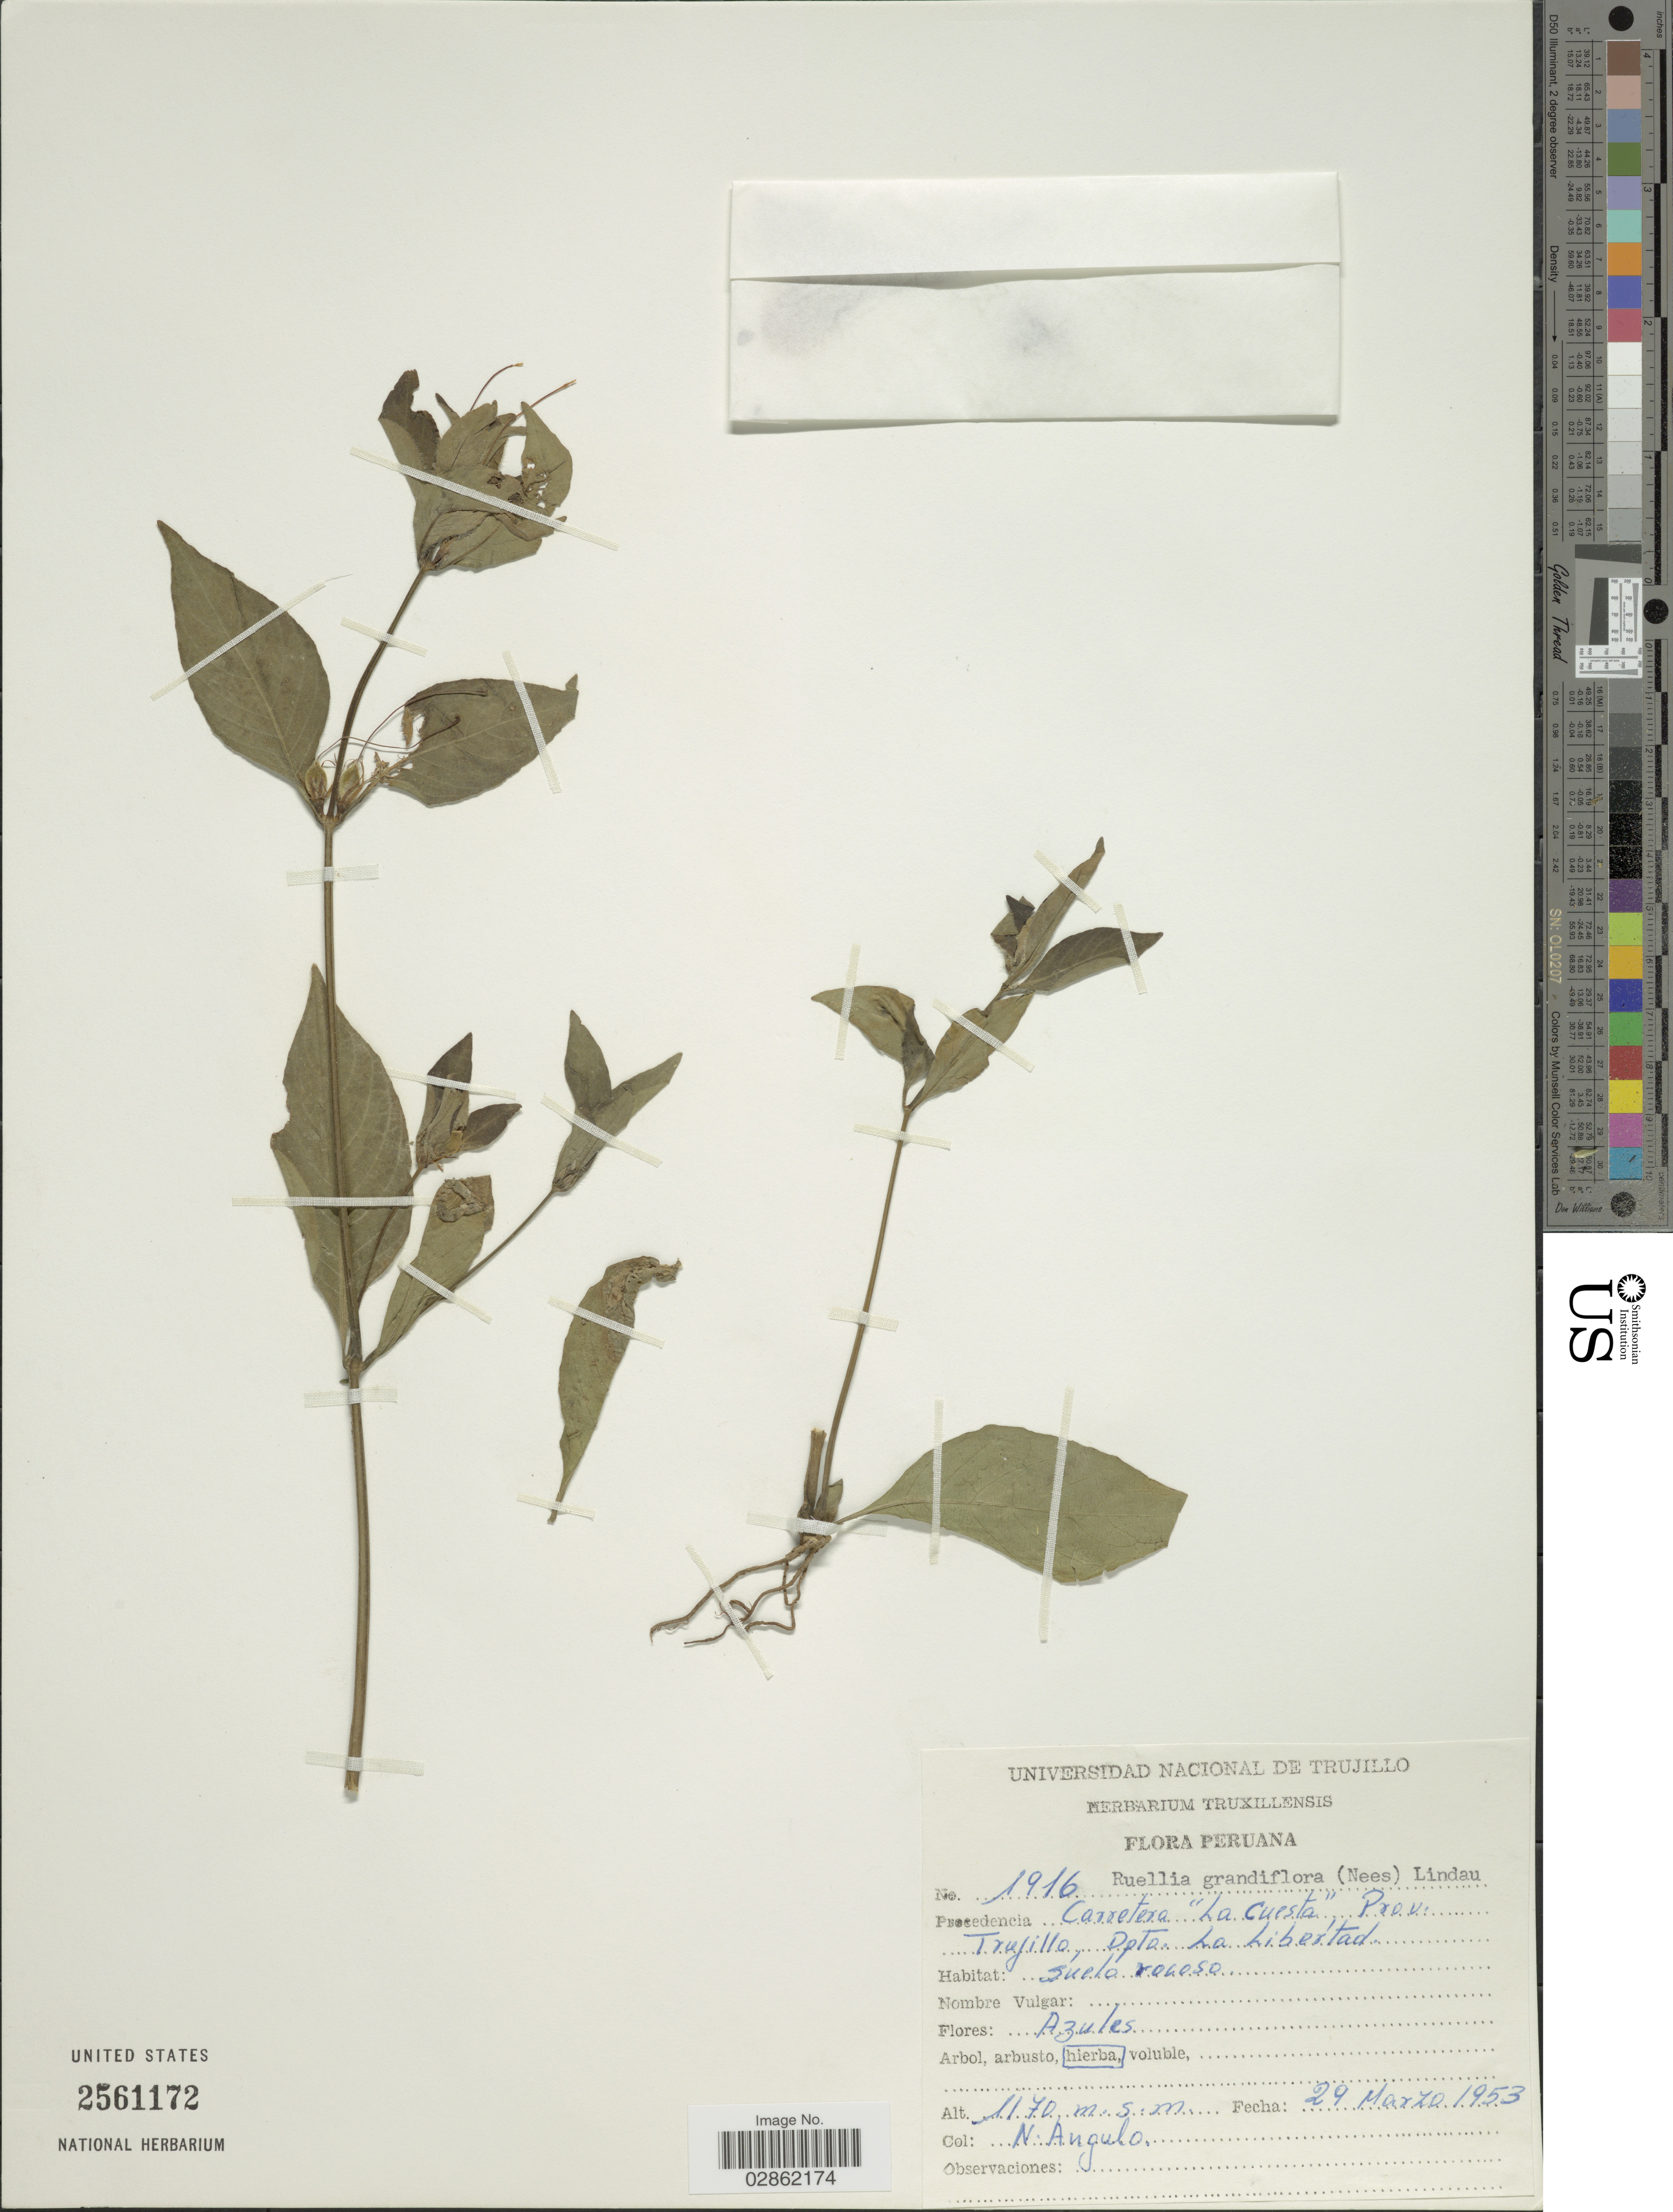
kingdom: Plantae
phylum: Tracheophyta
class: Magnoliopsida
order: Lamiales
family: Acanthaceae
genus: Ruellia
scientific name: Ruellia spectabilis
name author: (Hook.) G. Nicholson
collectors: N. Angulo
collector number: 1916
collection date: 1953-03-29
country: Peru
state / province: La Libertad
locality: Procedencia Carretera "La Cuesta", Prov. Trujillo, Dpto. La Libertad.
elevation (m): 1170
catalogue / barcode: US 2561172